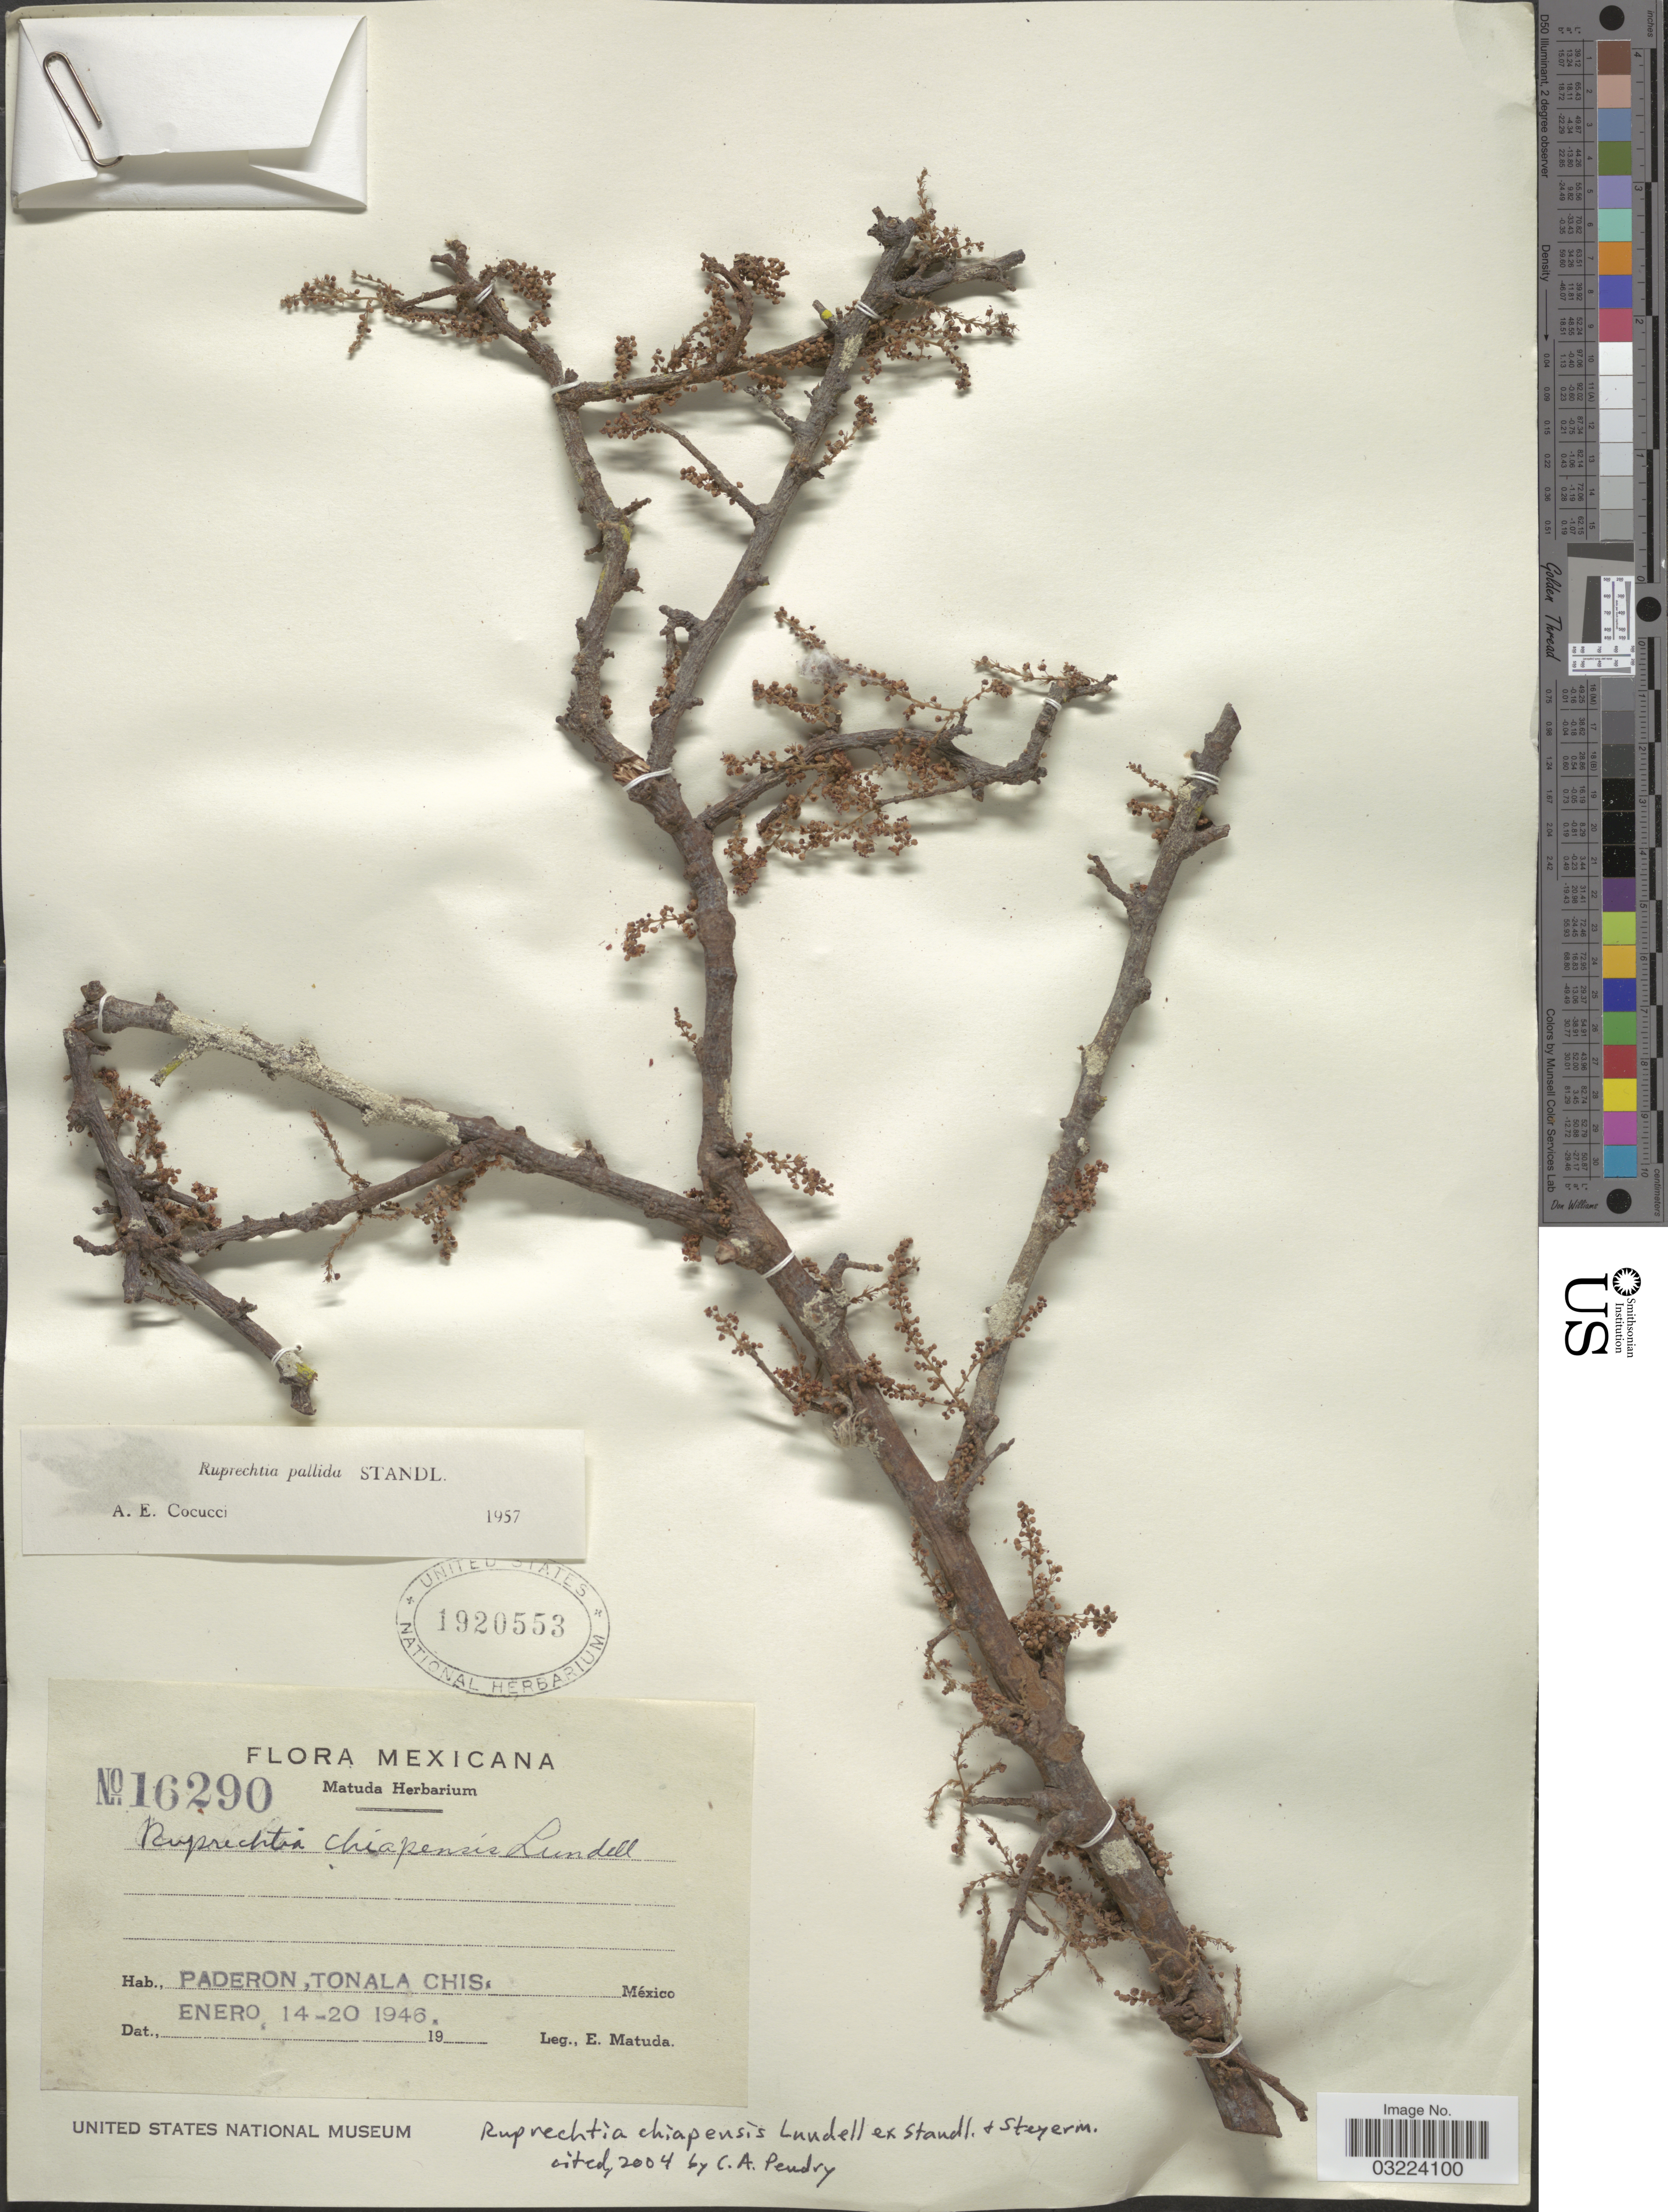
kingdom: Plantae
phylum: Tracheophyta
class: Magnoliopsida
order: Caryophyllales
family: Polygonaceae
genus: Ruprechtia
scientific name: Ruprechtia chiapensis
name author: Lundell ex Standl. & Steyerm.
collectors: E. Matuda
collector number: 16290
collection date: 1946-01-14/1946-01-20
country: Mexico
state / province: Chiapas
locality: Paderon, Tonala.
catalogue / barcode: US 1920553